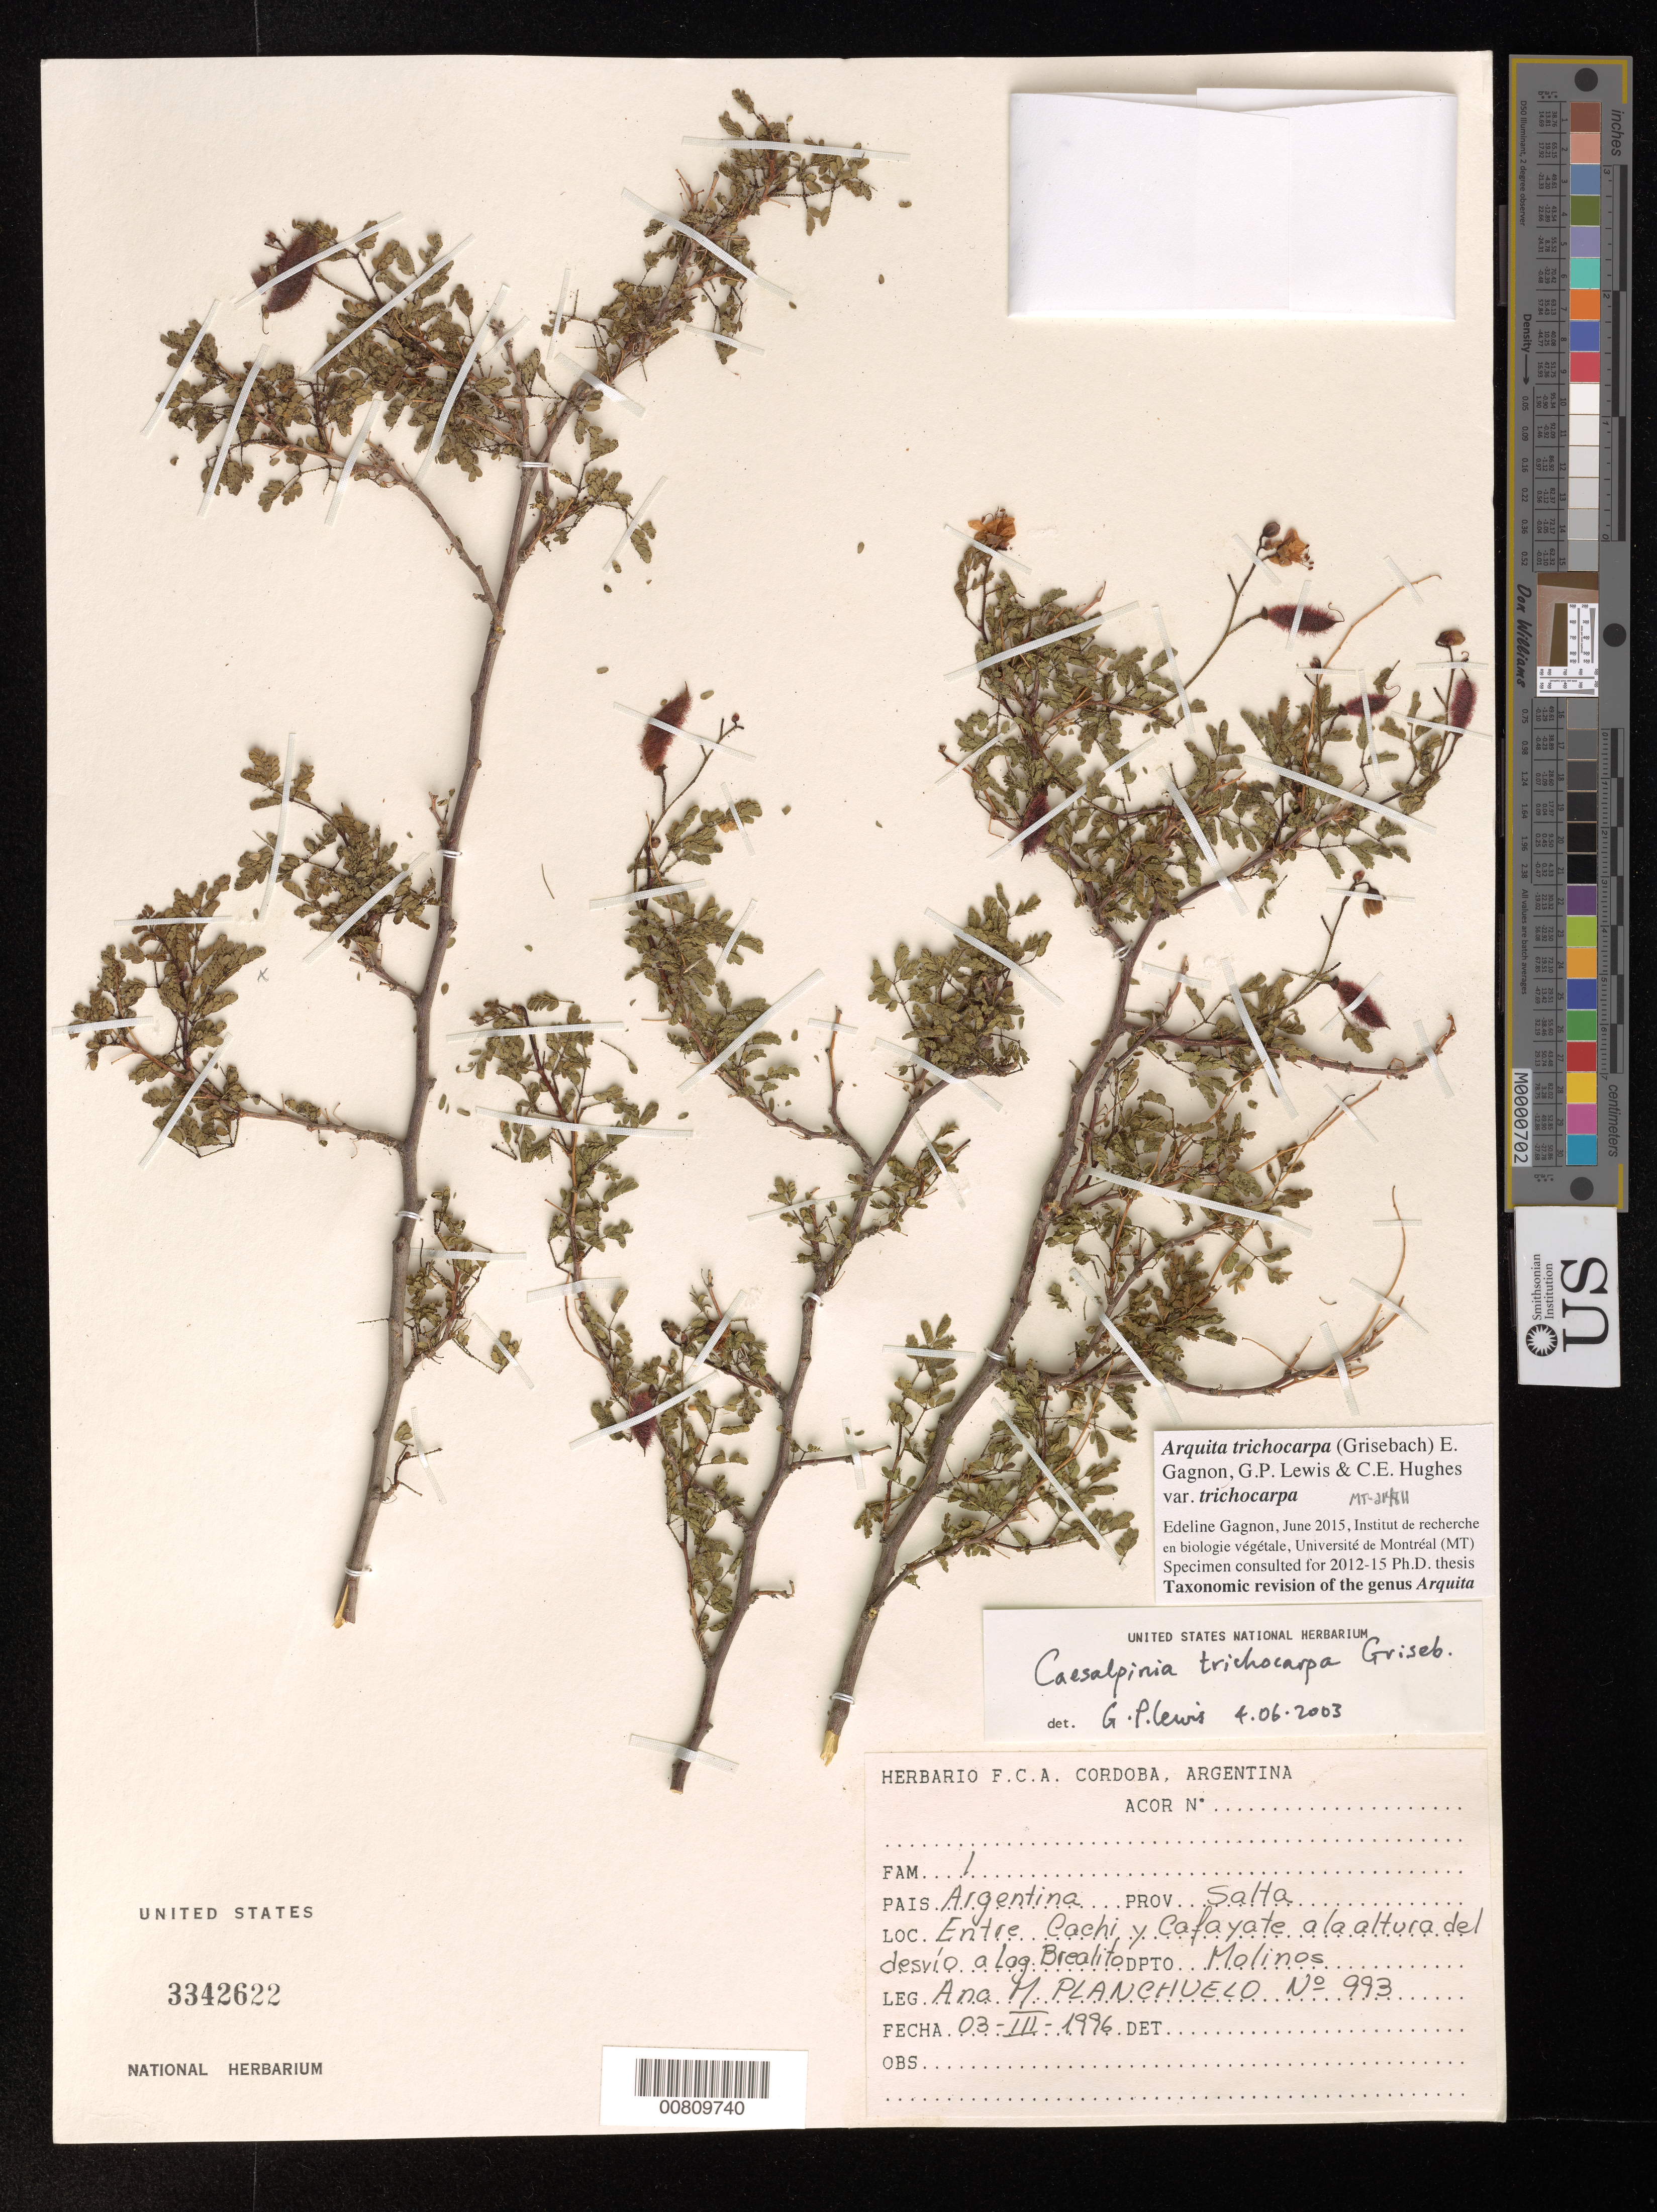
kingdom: Plantae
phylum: Tracheophyta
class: Magnoliopsida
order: Fabales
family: Fabaceae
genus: Arquita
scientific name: Arquita trichocarpa var. trichocarpa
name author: (Griseb.) Gagnon et al.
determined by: Gagnon, Edeline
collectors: A. M. Planchuelo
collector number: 993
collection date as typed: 03 Mar 1996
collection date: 1996-03-03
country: Argentina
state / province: Salta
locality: Between Cachi and Cafayate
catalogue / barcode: US 3342622